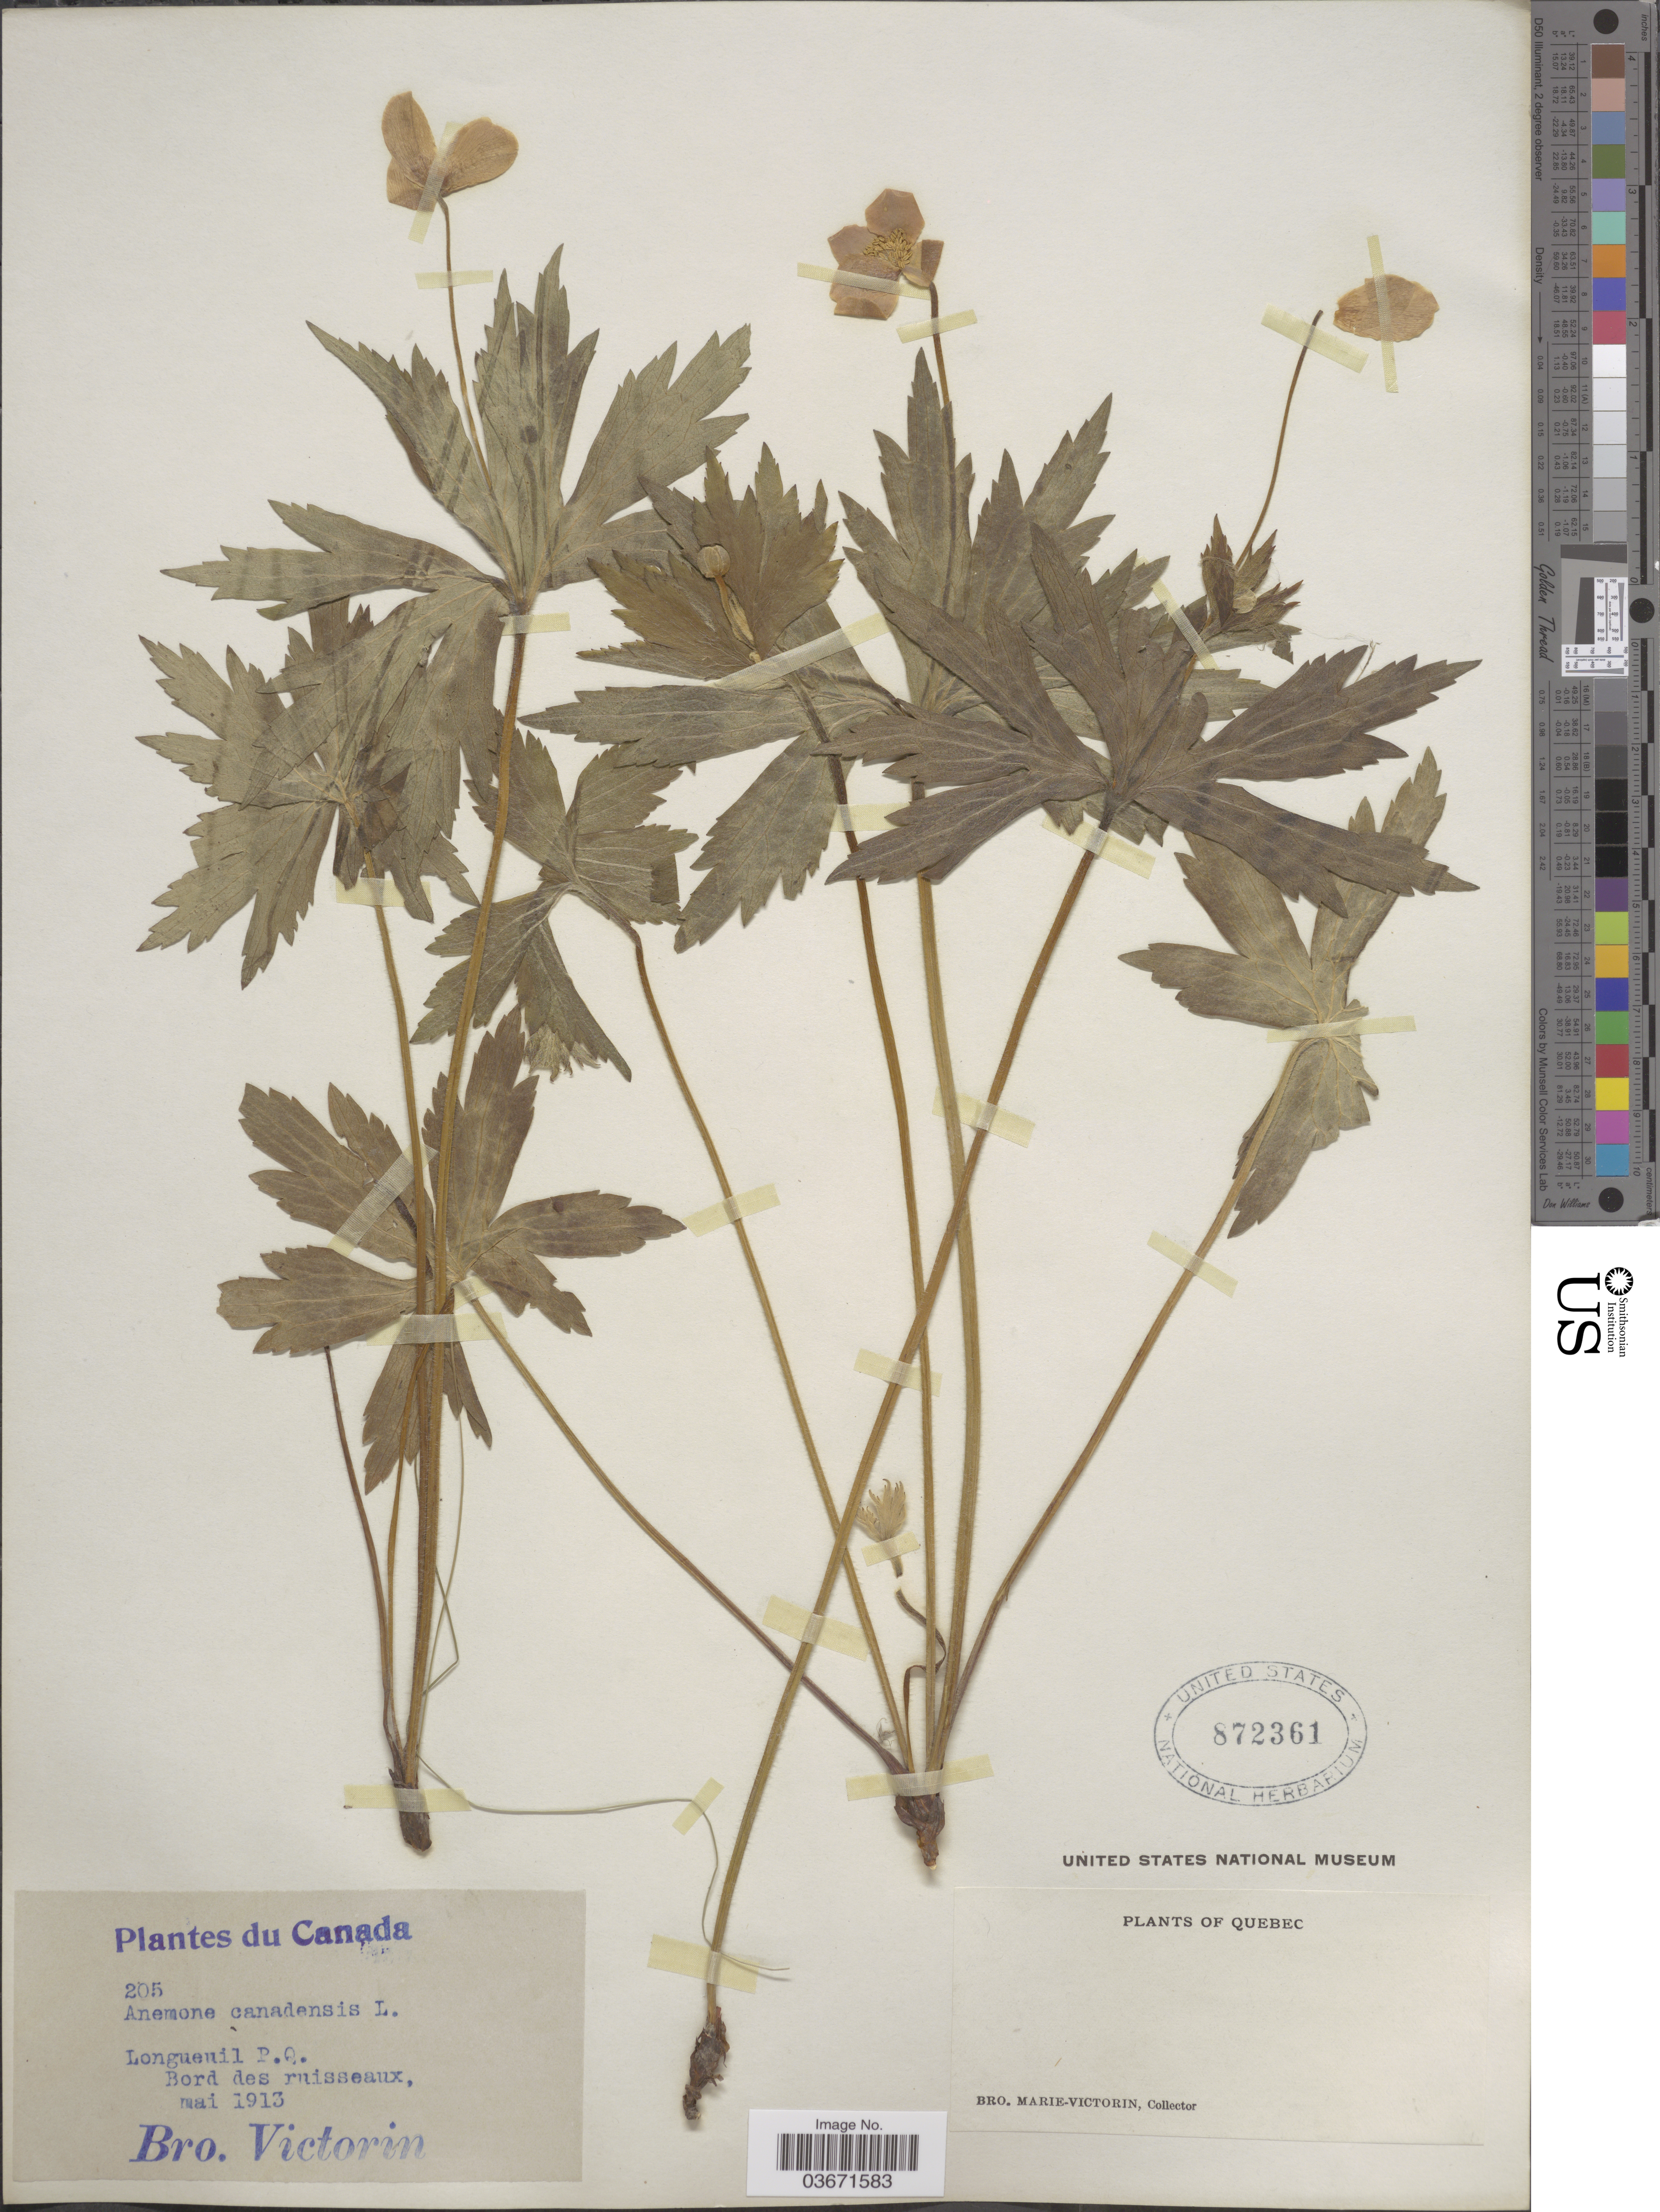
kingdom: Plantae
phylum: Tracheophyta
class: Magnoliopsida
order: Ranunculales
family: Ranunculaceae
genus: Anemone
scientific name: Anemone canadensis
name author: L.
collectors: Fr. Marie-Victorin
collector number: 205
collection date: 1913-05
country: Canada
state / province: Quebec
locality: Longueuil, P.Q.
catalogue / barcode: US 872361